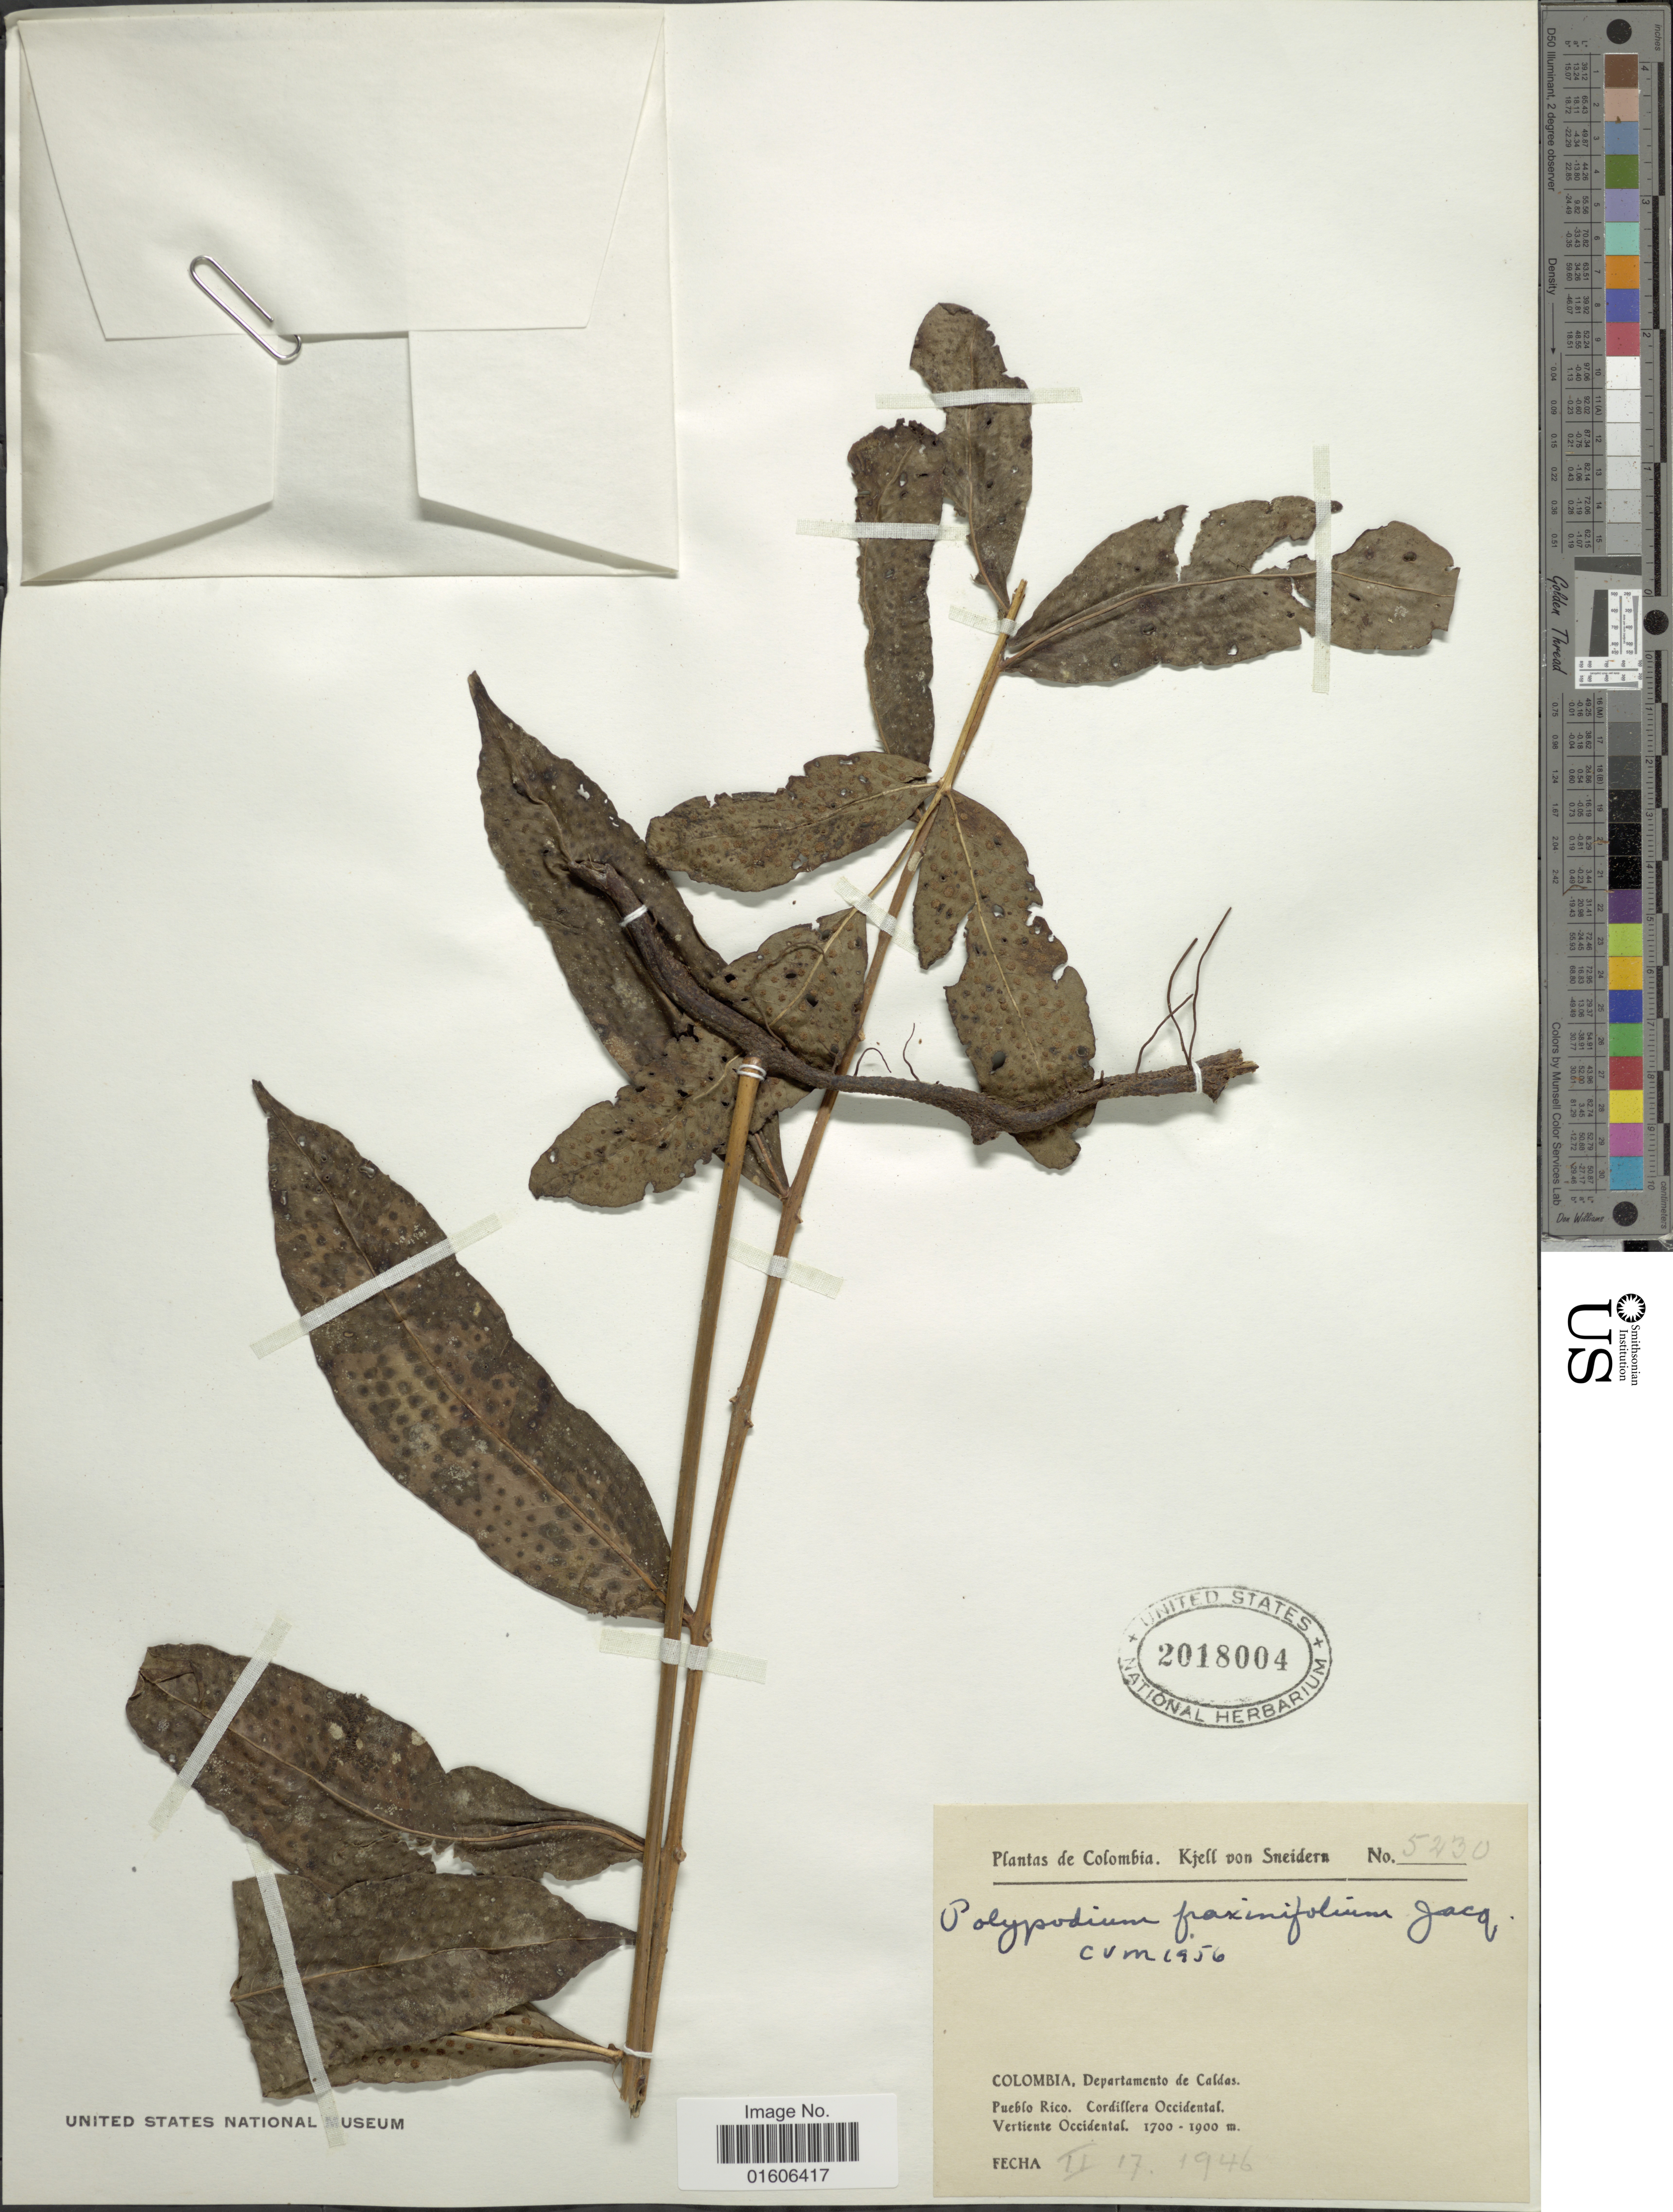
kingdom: Plantae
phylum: Tracheophyta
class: Polypodiopsida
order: Polypodiales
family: Polypodiaceae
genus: Serpocaulon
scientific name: Serpocaulon fraxinifolium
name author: (Jacq.) A.R. Sm.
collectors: K. von Sneidern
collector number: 5230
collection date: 1946-02-17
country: Colombia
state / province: Caldas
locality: Departamento de Caldas. Pueblo Rico. Cordillera Occidental. Vertiente Occidental.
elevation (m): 1700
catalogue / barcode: US 2018004